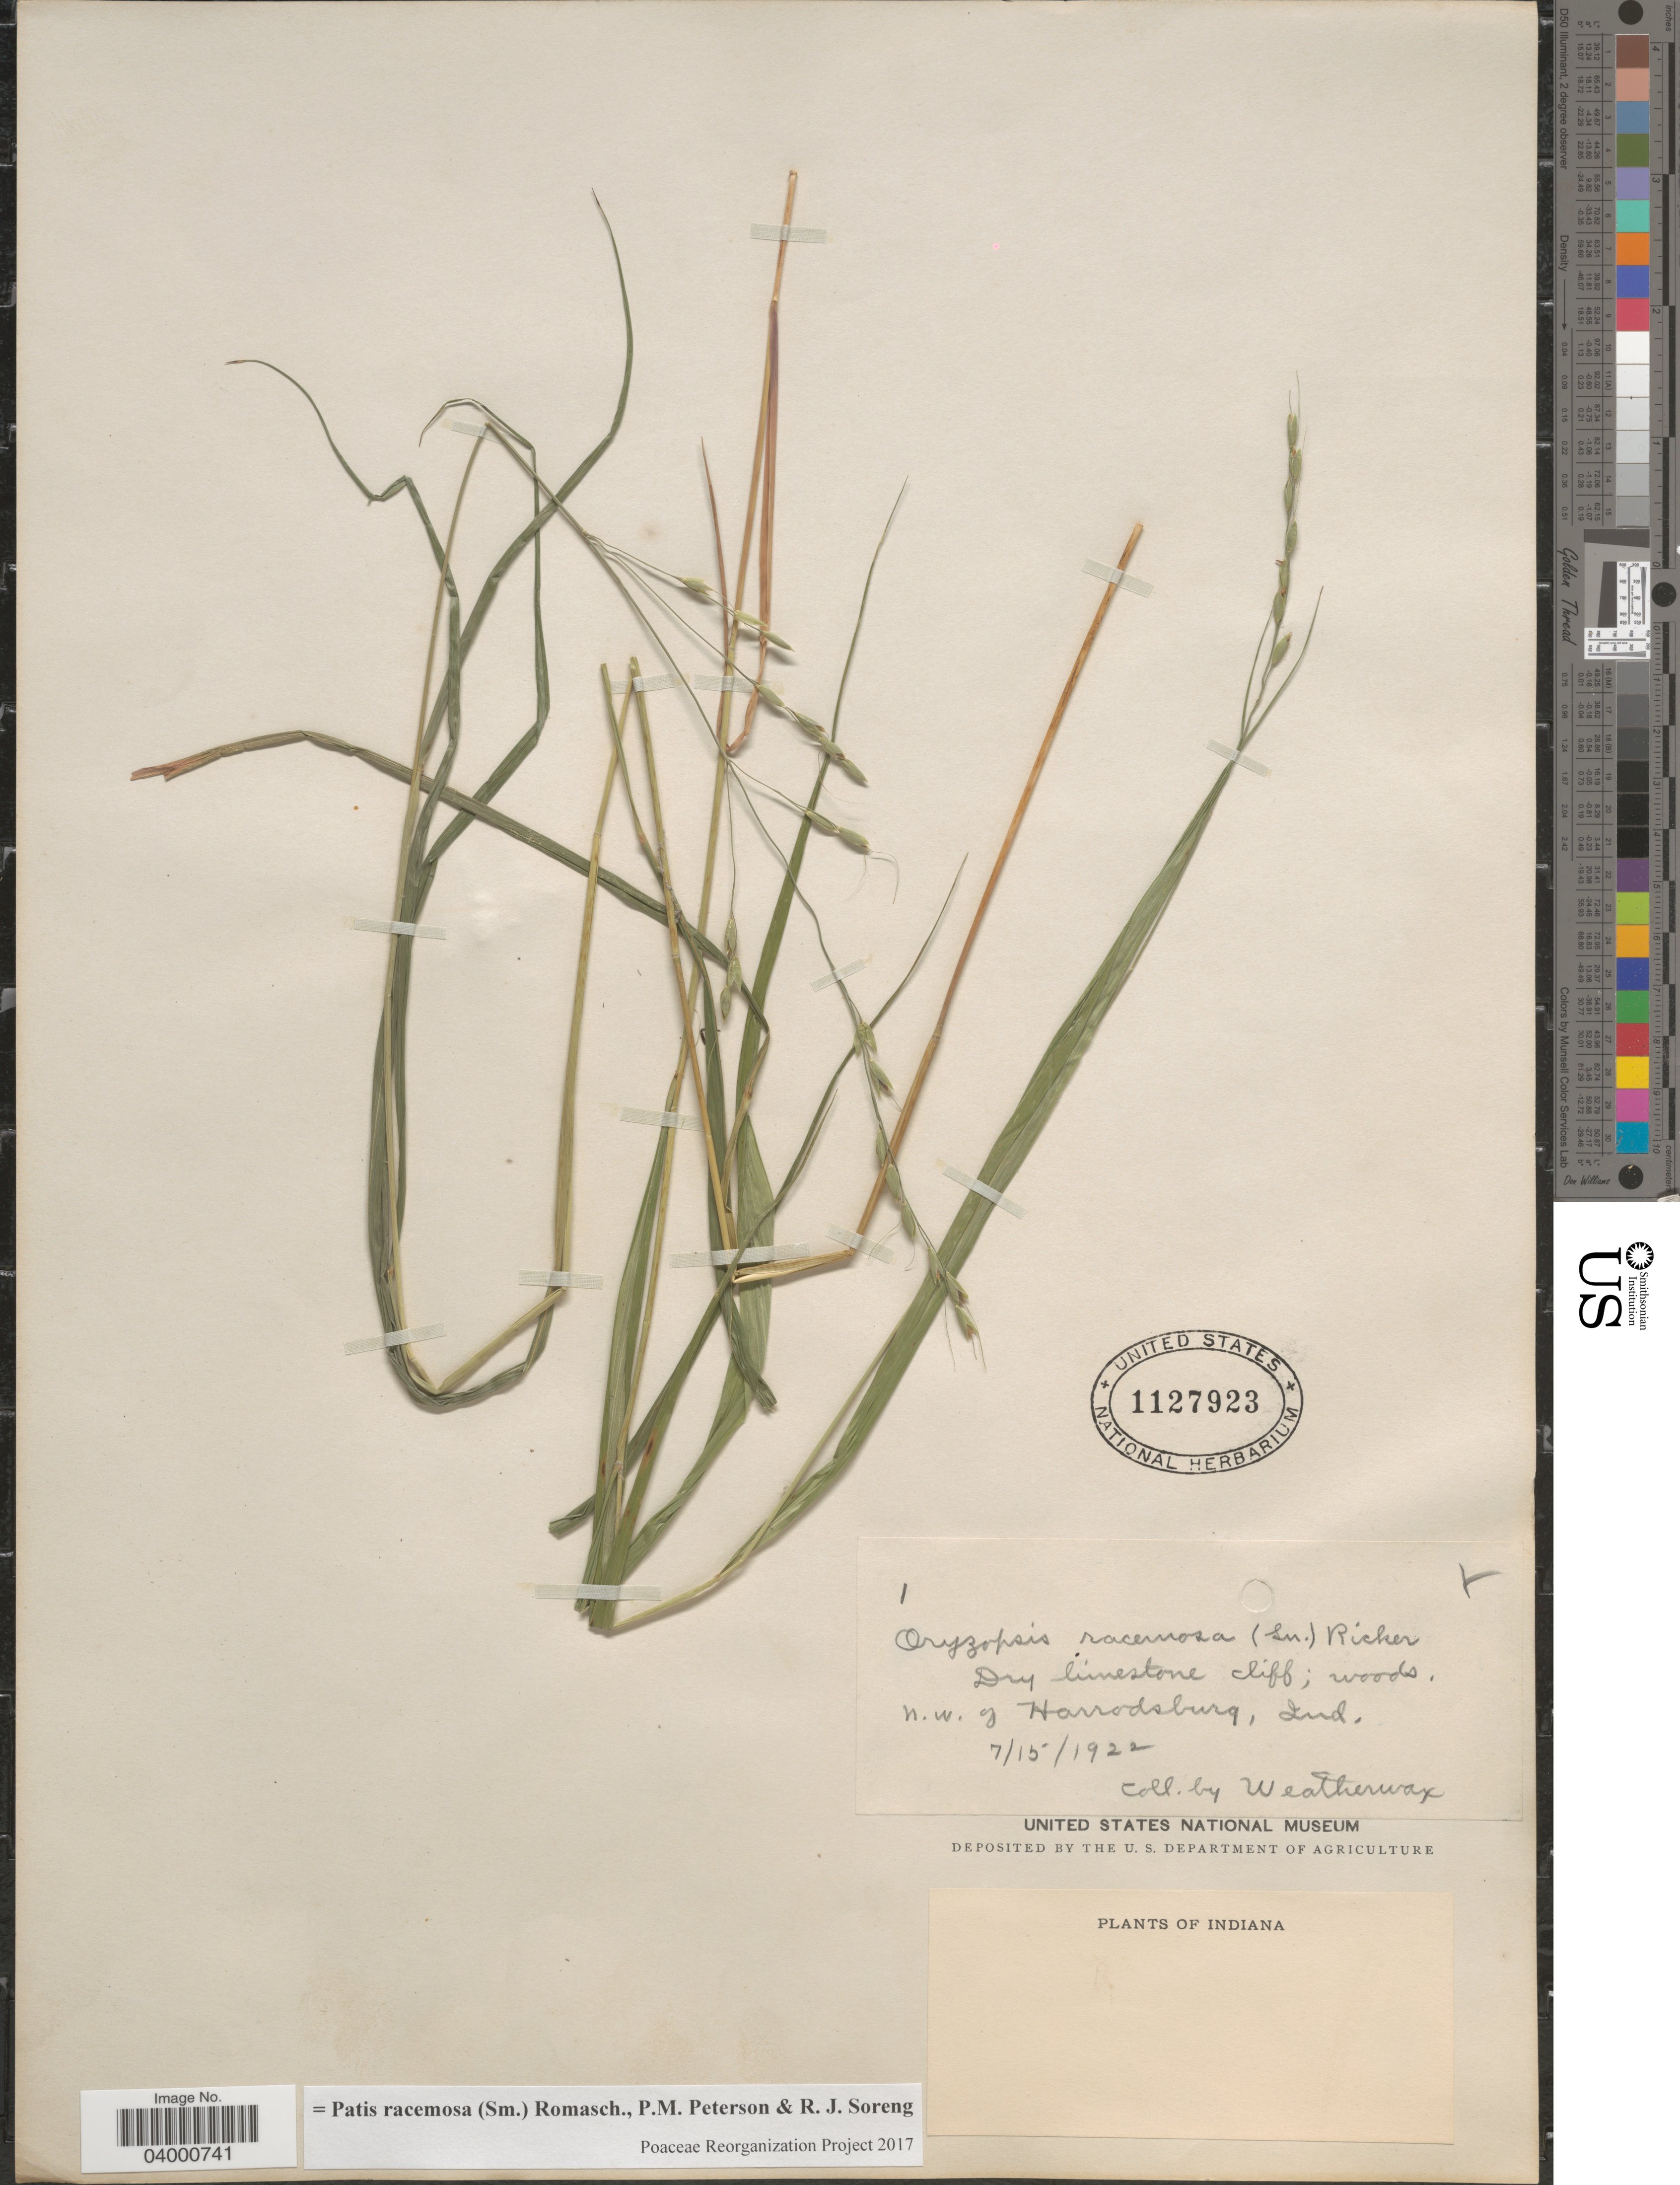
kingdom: Plantae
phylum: Tracheophyta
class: Liliopsida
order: Poales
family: Poaceae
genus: Patis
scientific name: Patis racemosa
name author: (Sm.) Romasch. et al.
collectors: -. Weatherwax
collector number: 1?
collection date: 1922-07-15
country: United States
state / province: Indiana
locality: N. W. of Harrodsburg.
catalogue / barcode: US 1127923